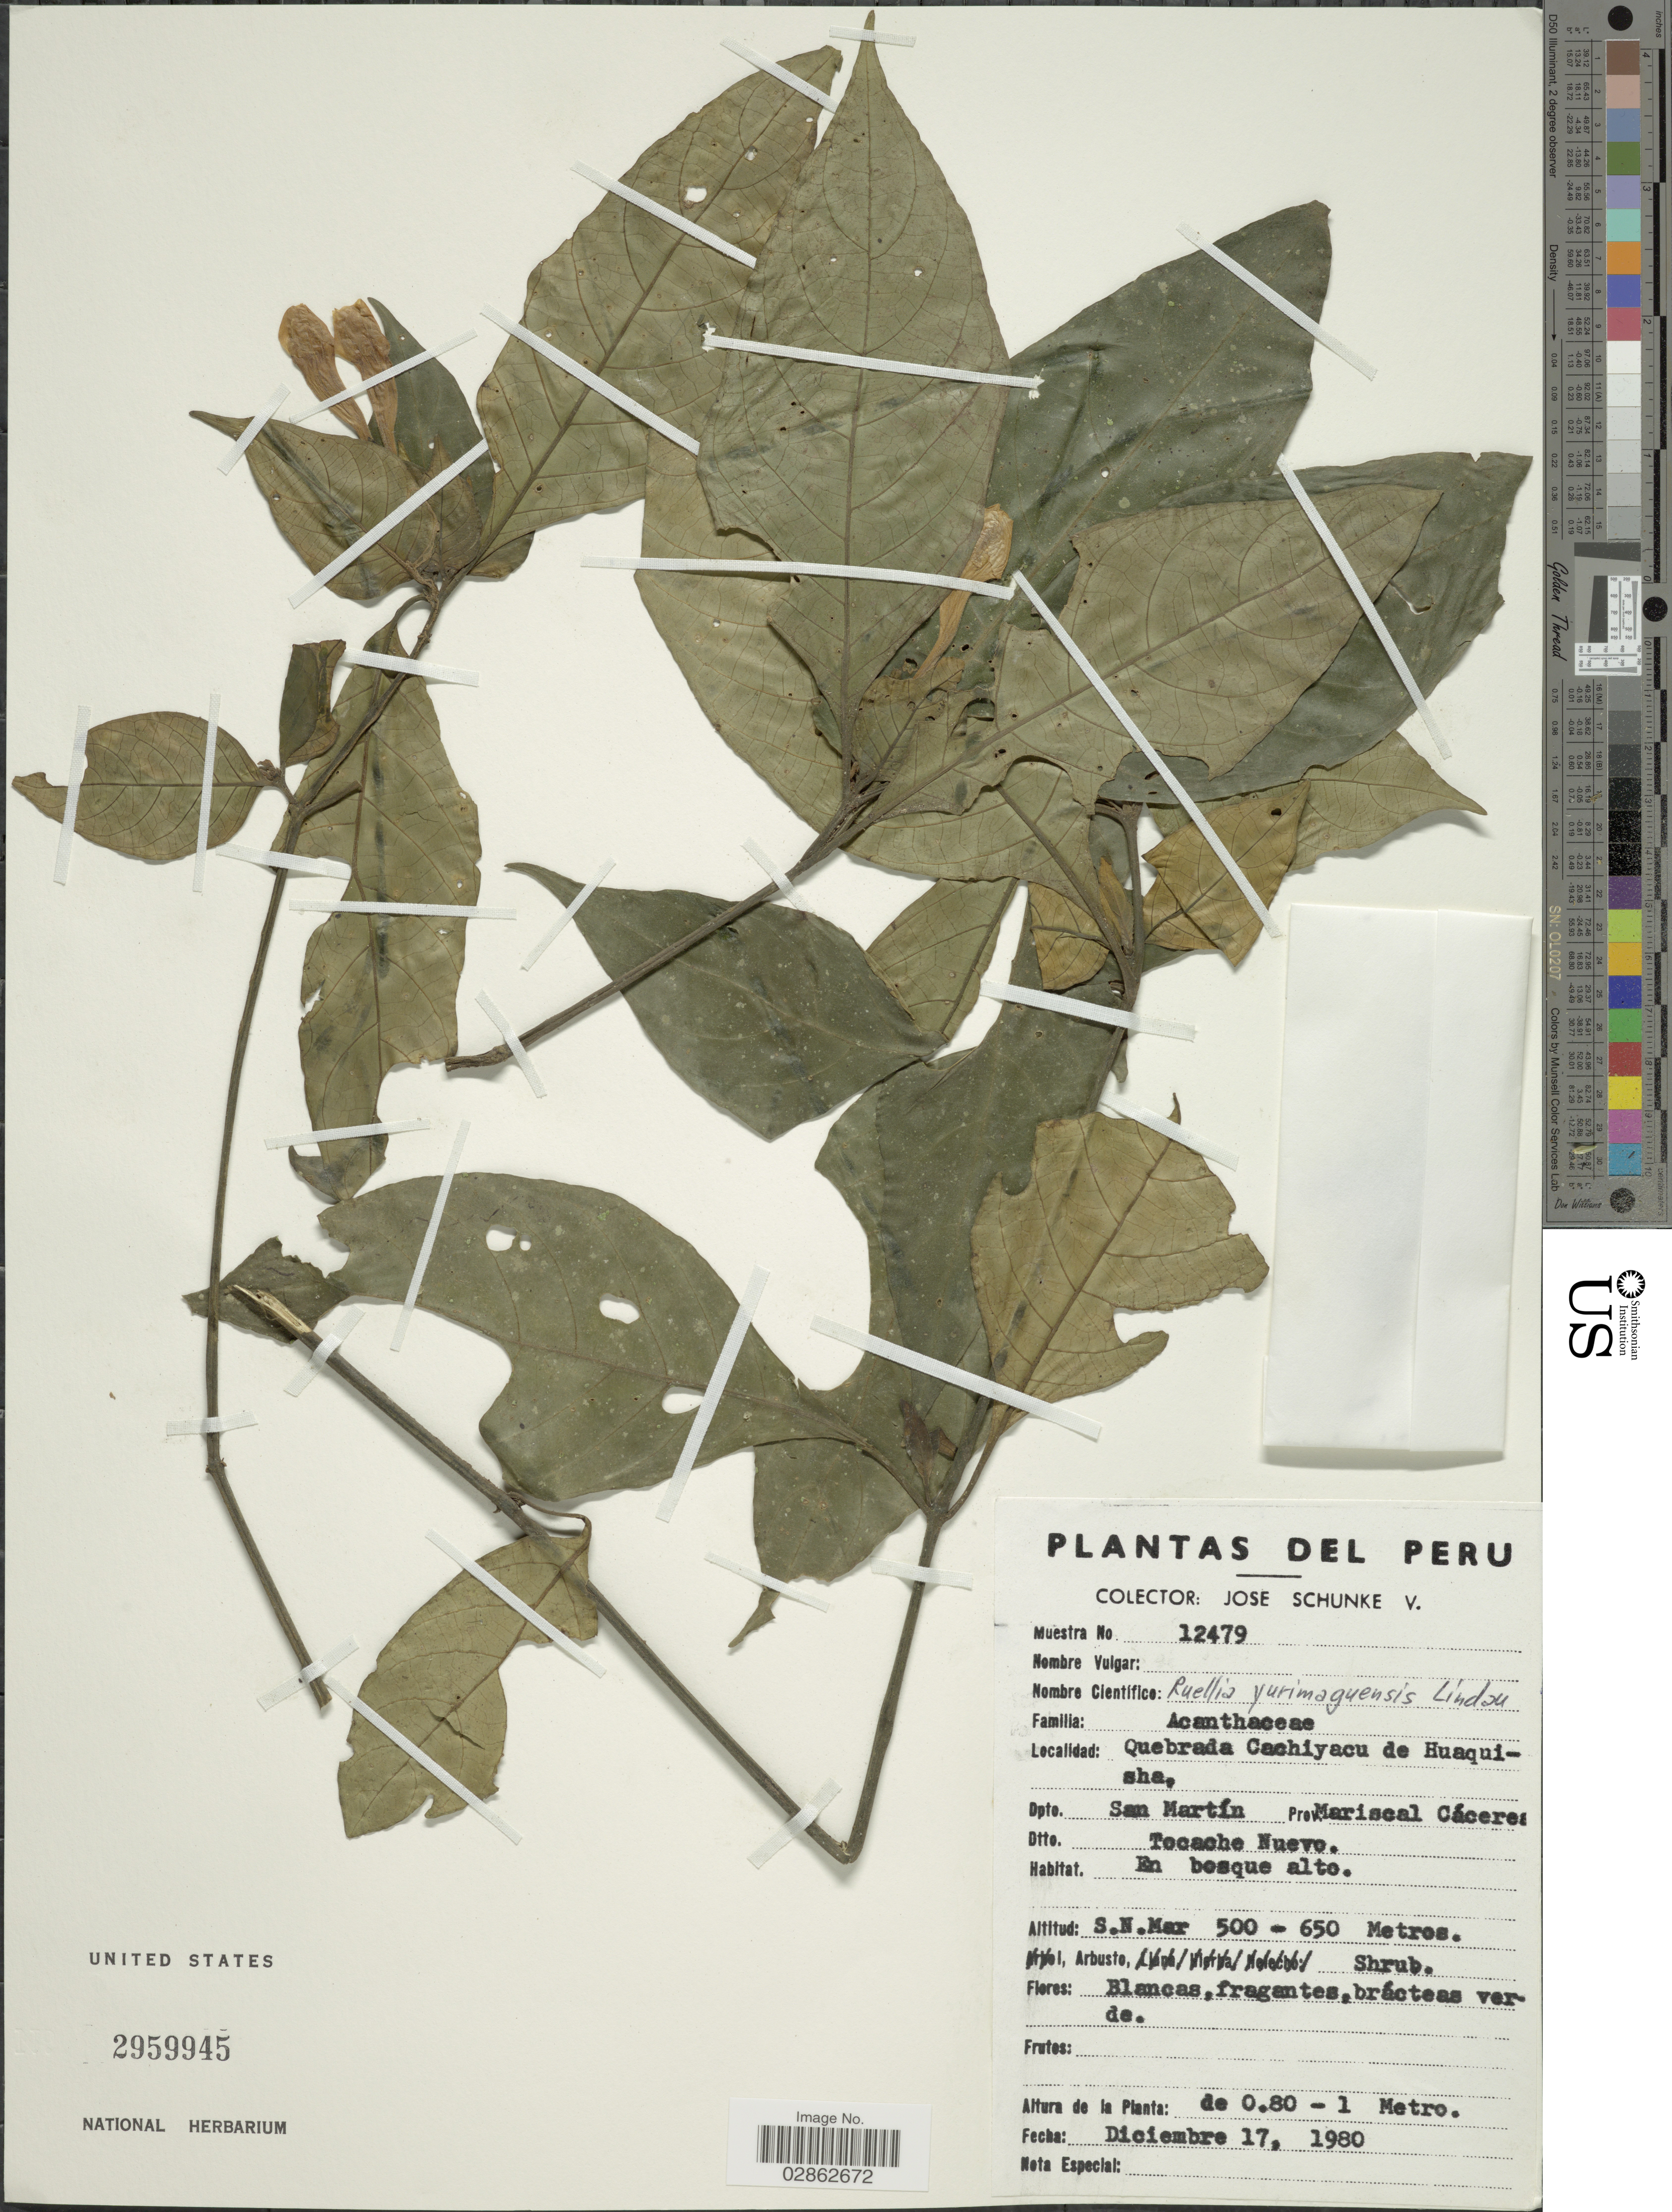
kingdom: Plantae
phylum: Tracheophyta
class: Magnoliopsida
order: Lamiales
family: Acanthaceae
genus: Ruellia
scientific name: Ruellia yurimaguensis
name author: Lindau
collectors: J. Schunke Vigo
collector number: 12479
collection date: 1980-12-17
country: Peru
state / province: San Martín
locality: Quebrada Cachiyacu de Huaquisha, Dpto. San Martín, Prov. Mariscal Cáceres. Dtto. Tocache Nuevo.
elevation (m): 500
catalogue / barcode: US 2959945